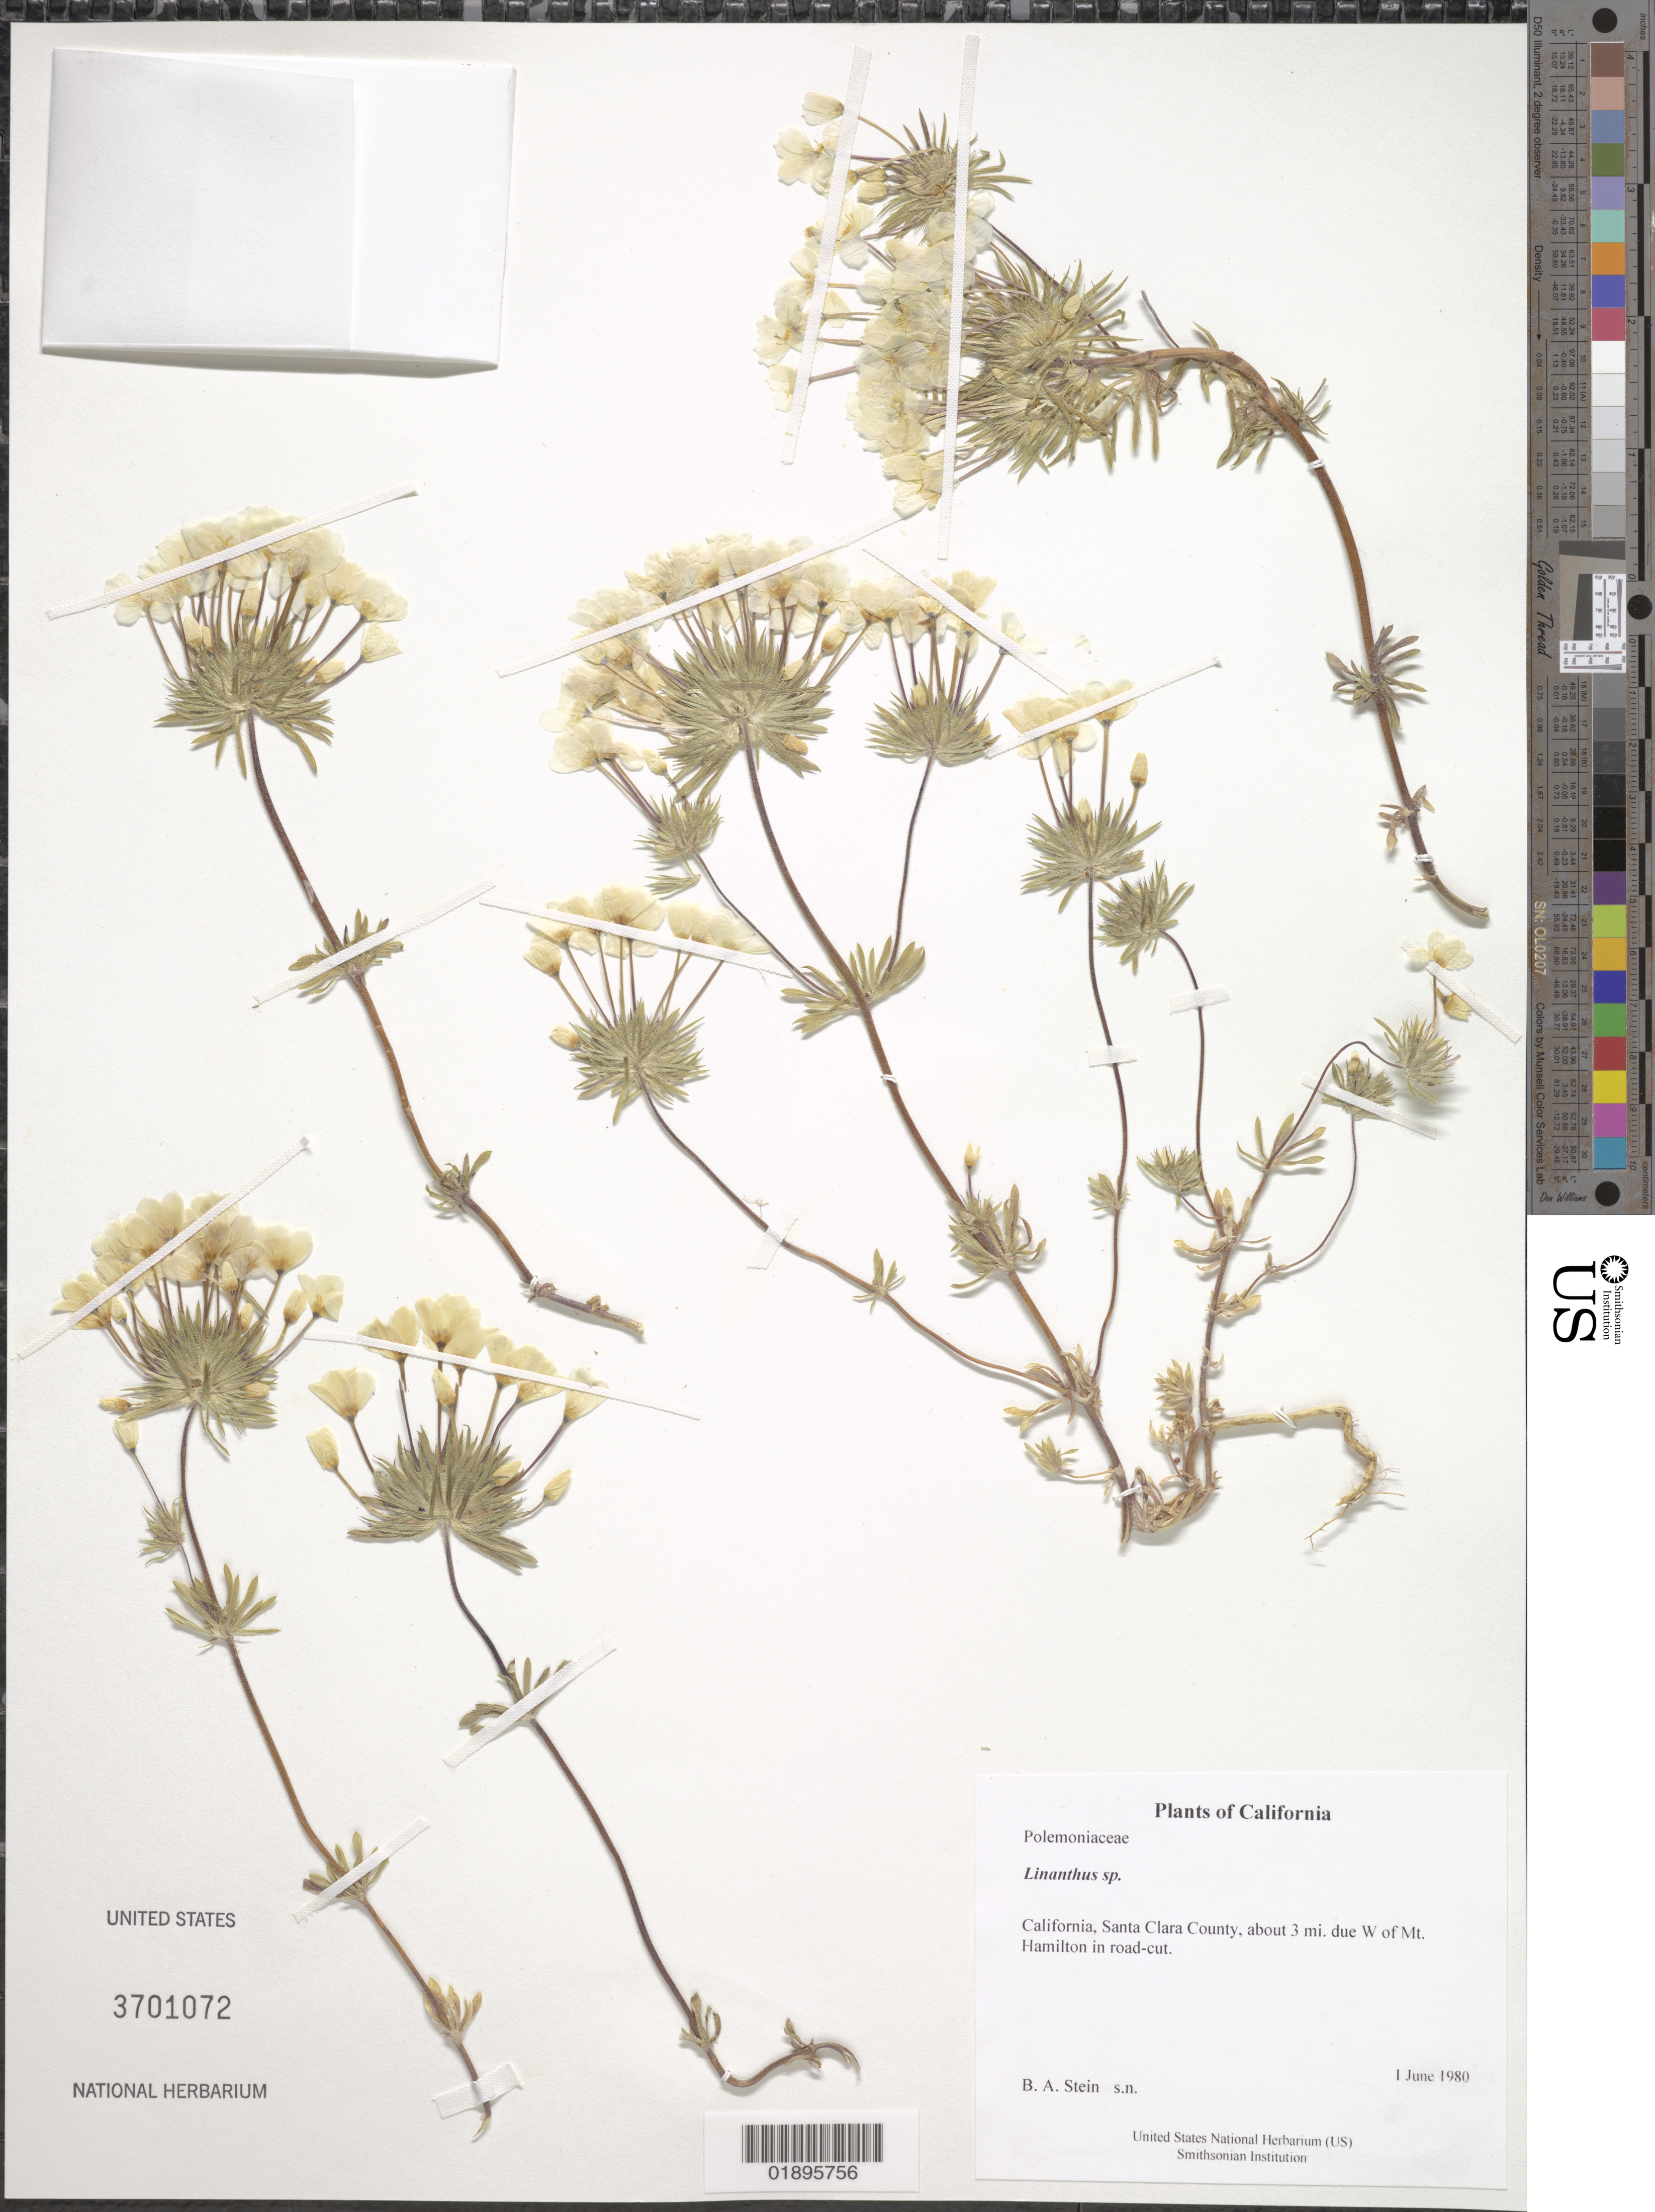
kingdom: Plantae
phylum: Tracheophyta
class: Magnoliopsida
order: Ericales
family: Polemoniaceae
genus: Leptosiphon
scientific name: Leptosiphon androsaceus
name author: Benth.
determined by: Strong, Mark T., (BOT), Smithsonian Institution - National Museum of Natural History (UNITED STATES)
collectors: B. A. Stein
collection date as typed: Jun 1980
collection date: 1980-06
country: United States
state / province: California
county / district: Santa Clara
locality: About 3 mi. due W of Mt. Hamilton.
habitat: Road-cut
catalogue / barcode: US 3701072